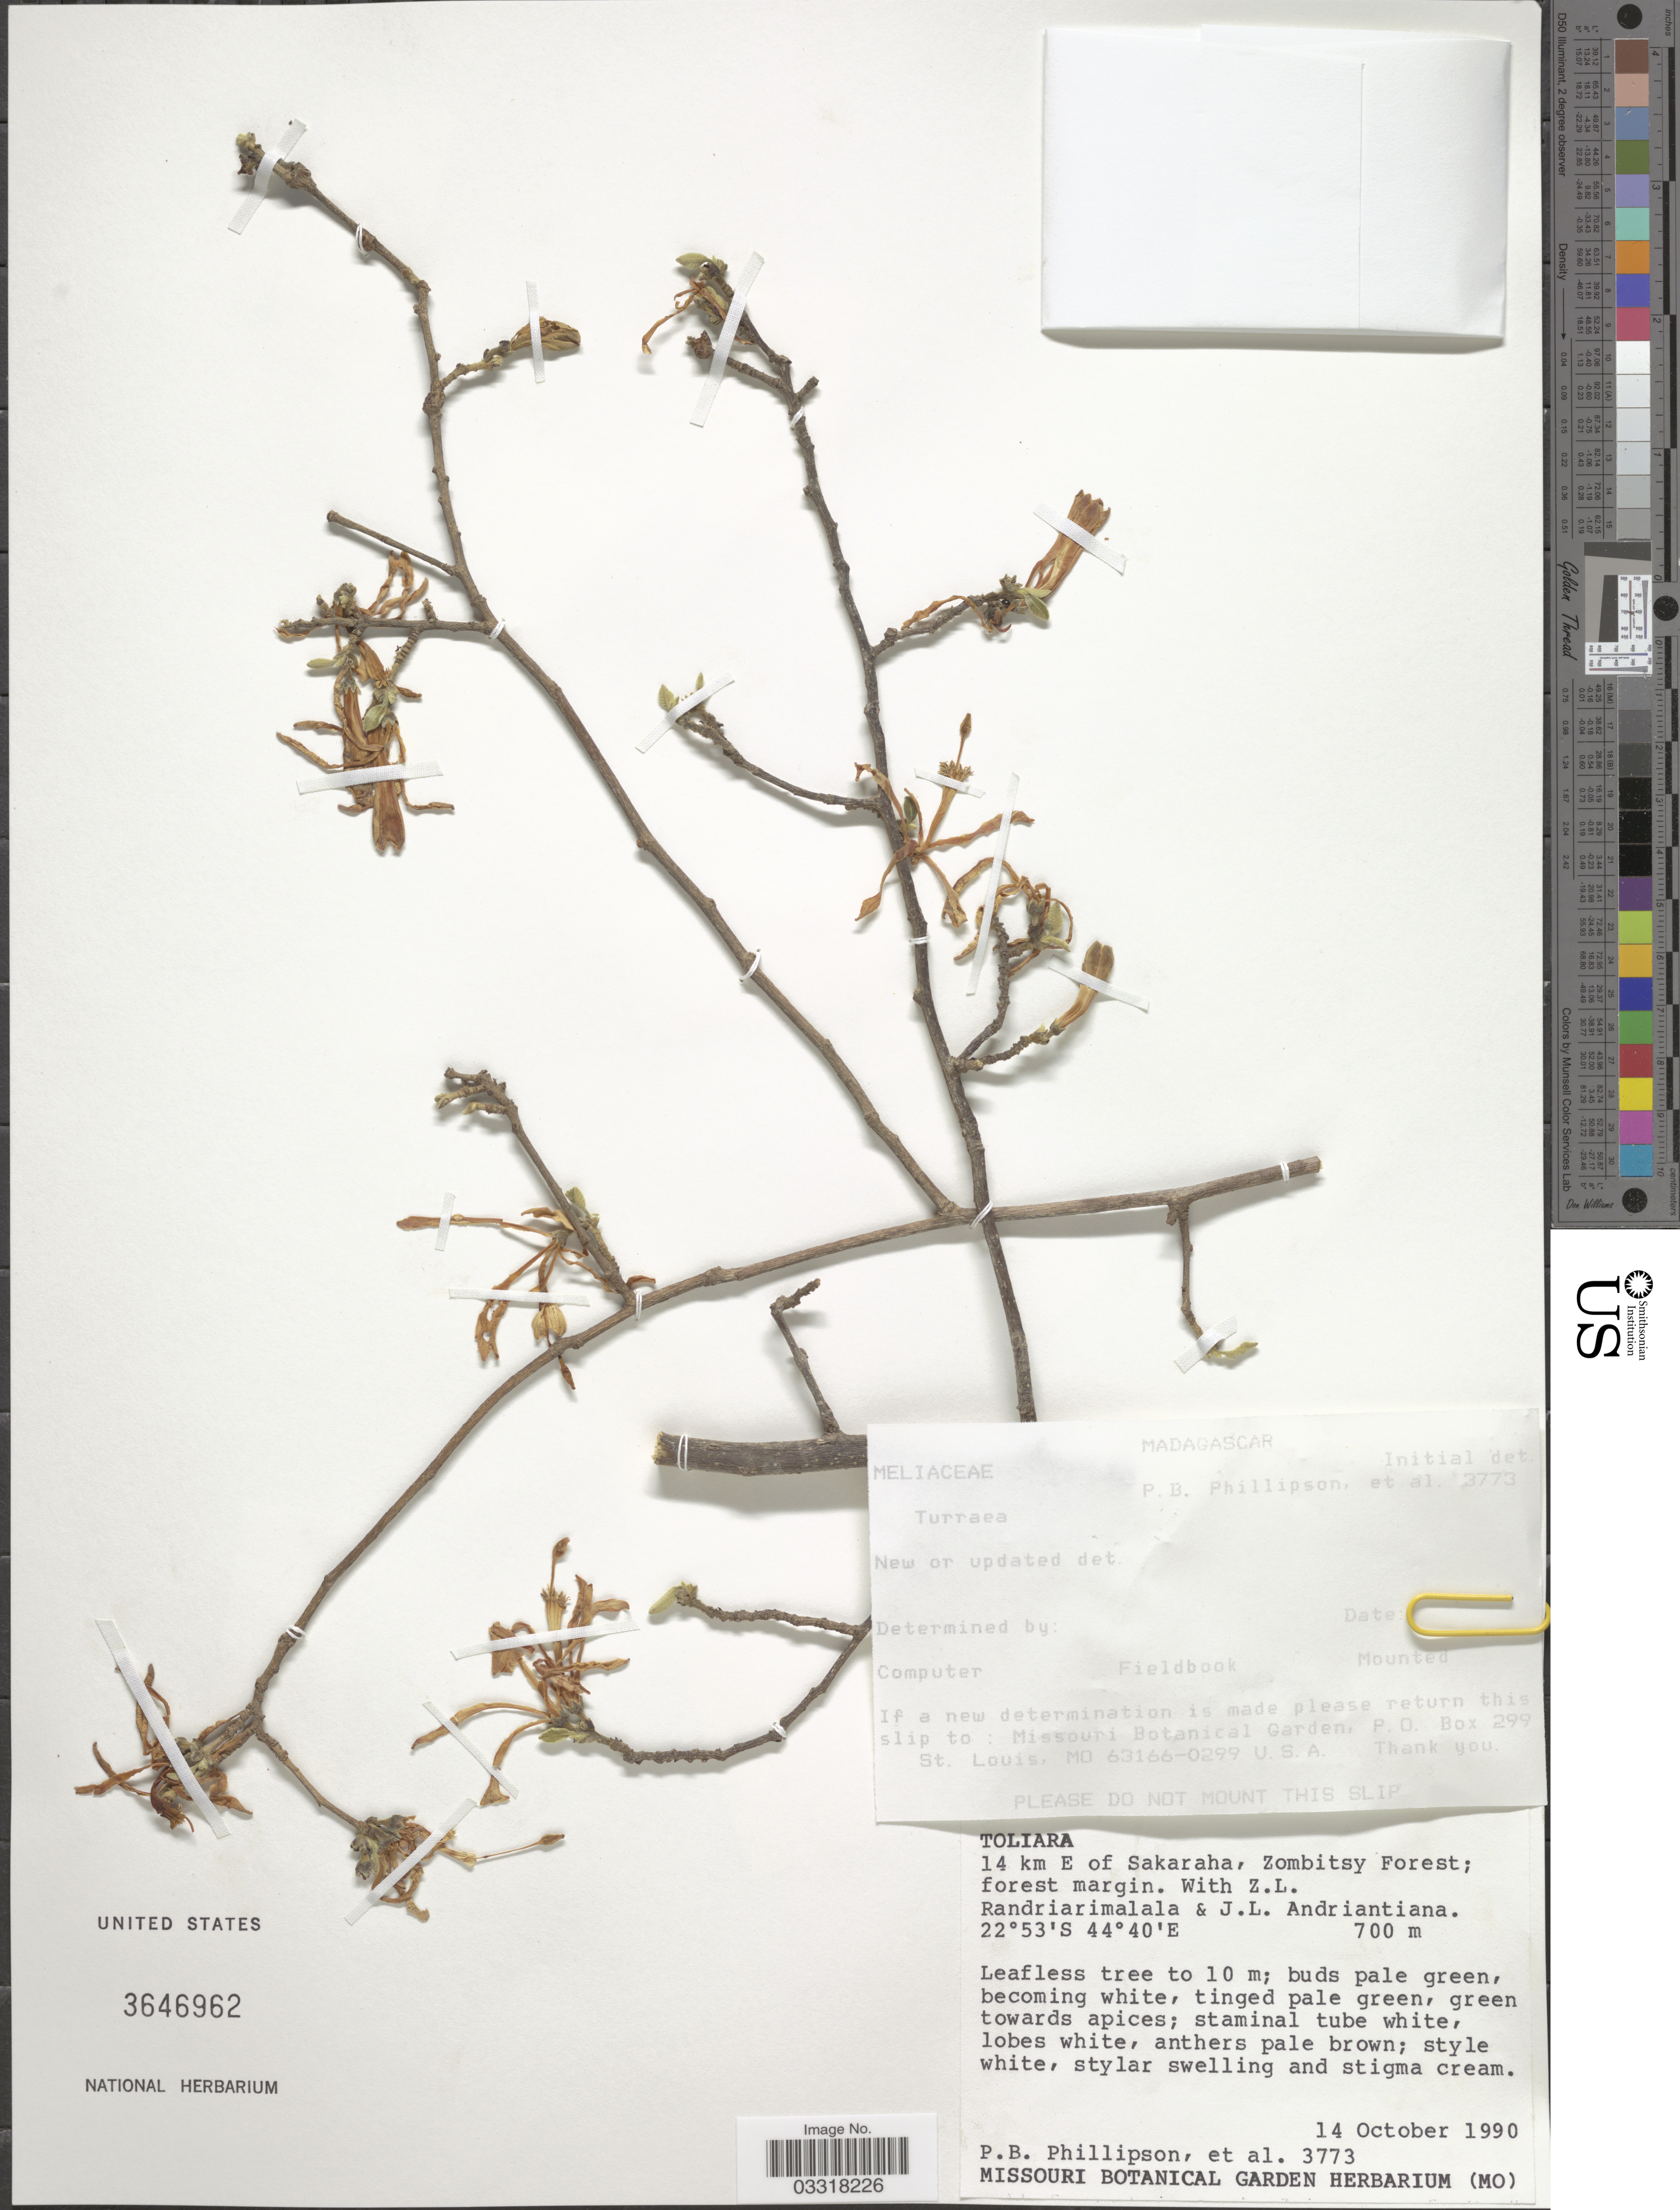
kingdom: Plantae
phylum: Tracheophyta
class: Magnoliopsida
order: Sapindales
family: Meliaceae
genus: Turraea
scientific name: Turraea sp.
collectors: P. B. Phillipson, Z. Randriarimalala & J. Andriantiana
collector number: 3773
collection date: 1990-10-14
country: Madagascar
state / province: Anosy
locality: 14 km E of Sakaraha, Zombitsy Forest; forest margin.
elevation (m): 700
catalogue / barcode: US 3646962